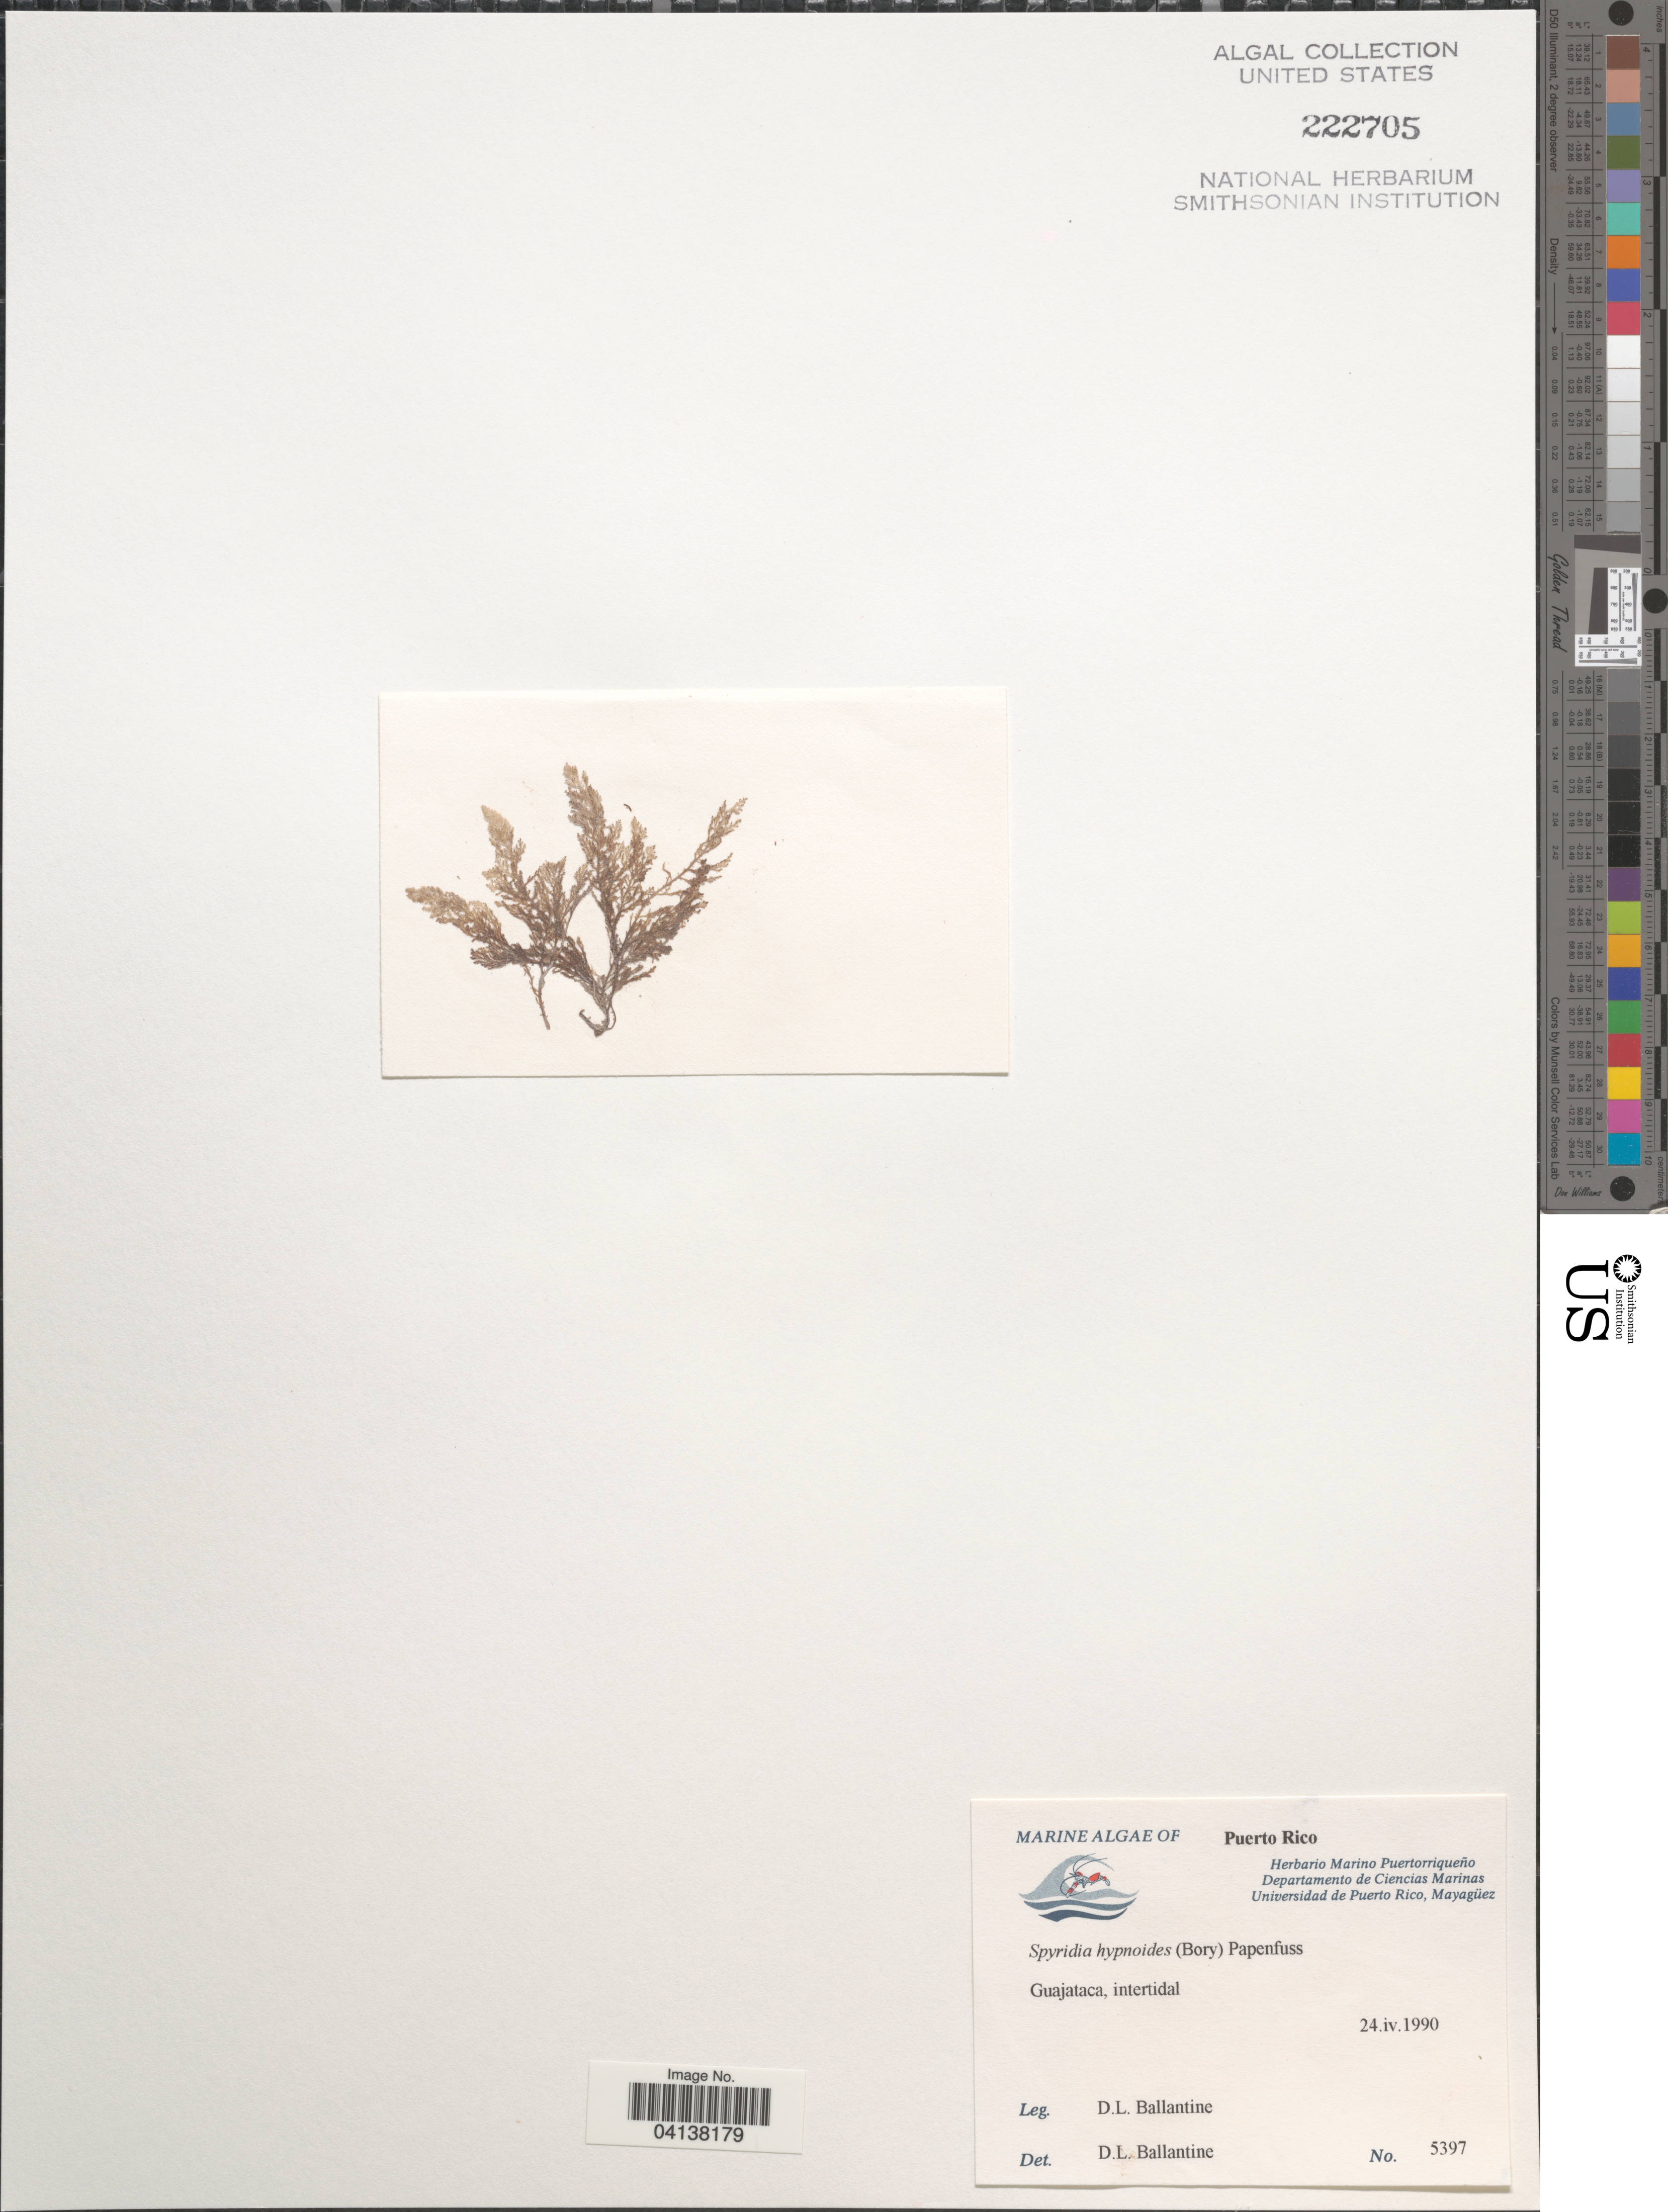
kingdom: Plantae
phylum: Rhodophyta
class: Florideophyceae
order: Ceramiales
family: Spyridiaceae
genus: Spyridia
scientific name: Spyridia hypnoides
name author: (Bory) Papenf.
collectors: D.L. Ballantine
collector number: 5397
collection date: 1990-04-24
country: Puerto Rico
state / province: Guajataca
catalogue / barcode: US 222705